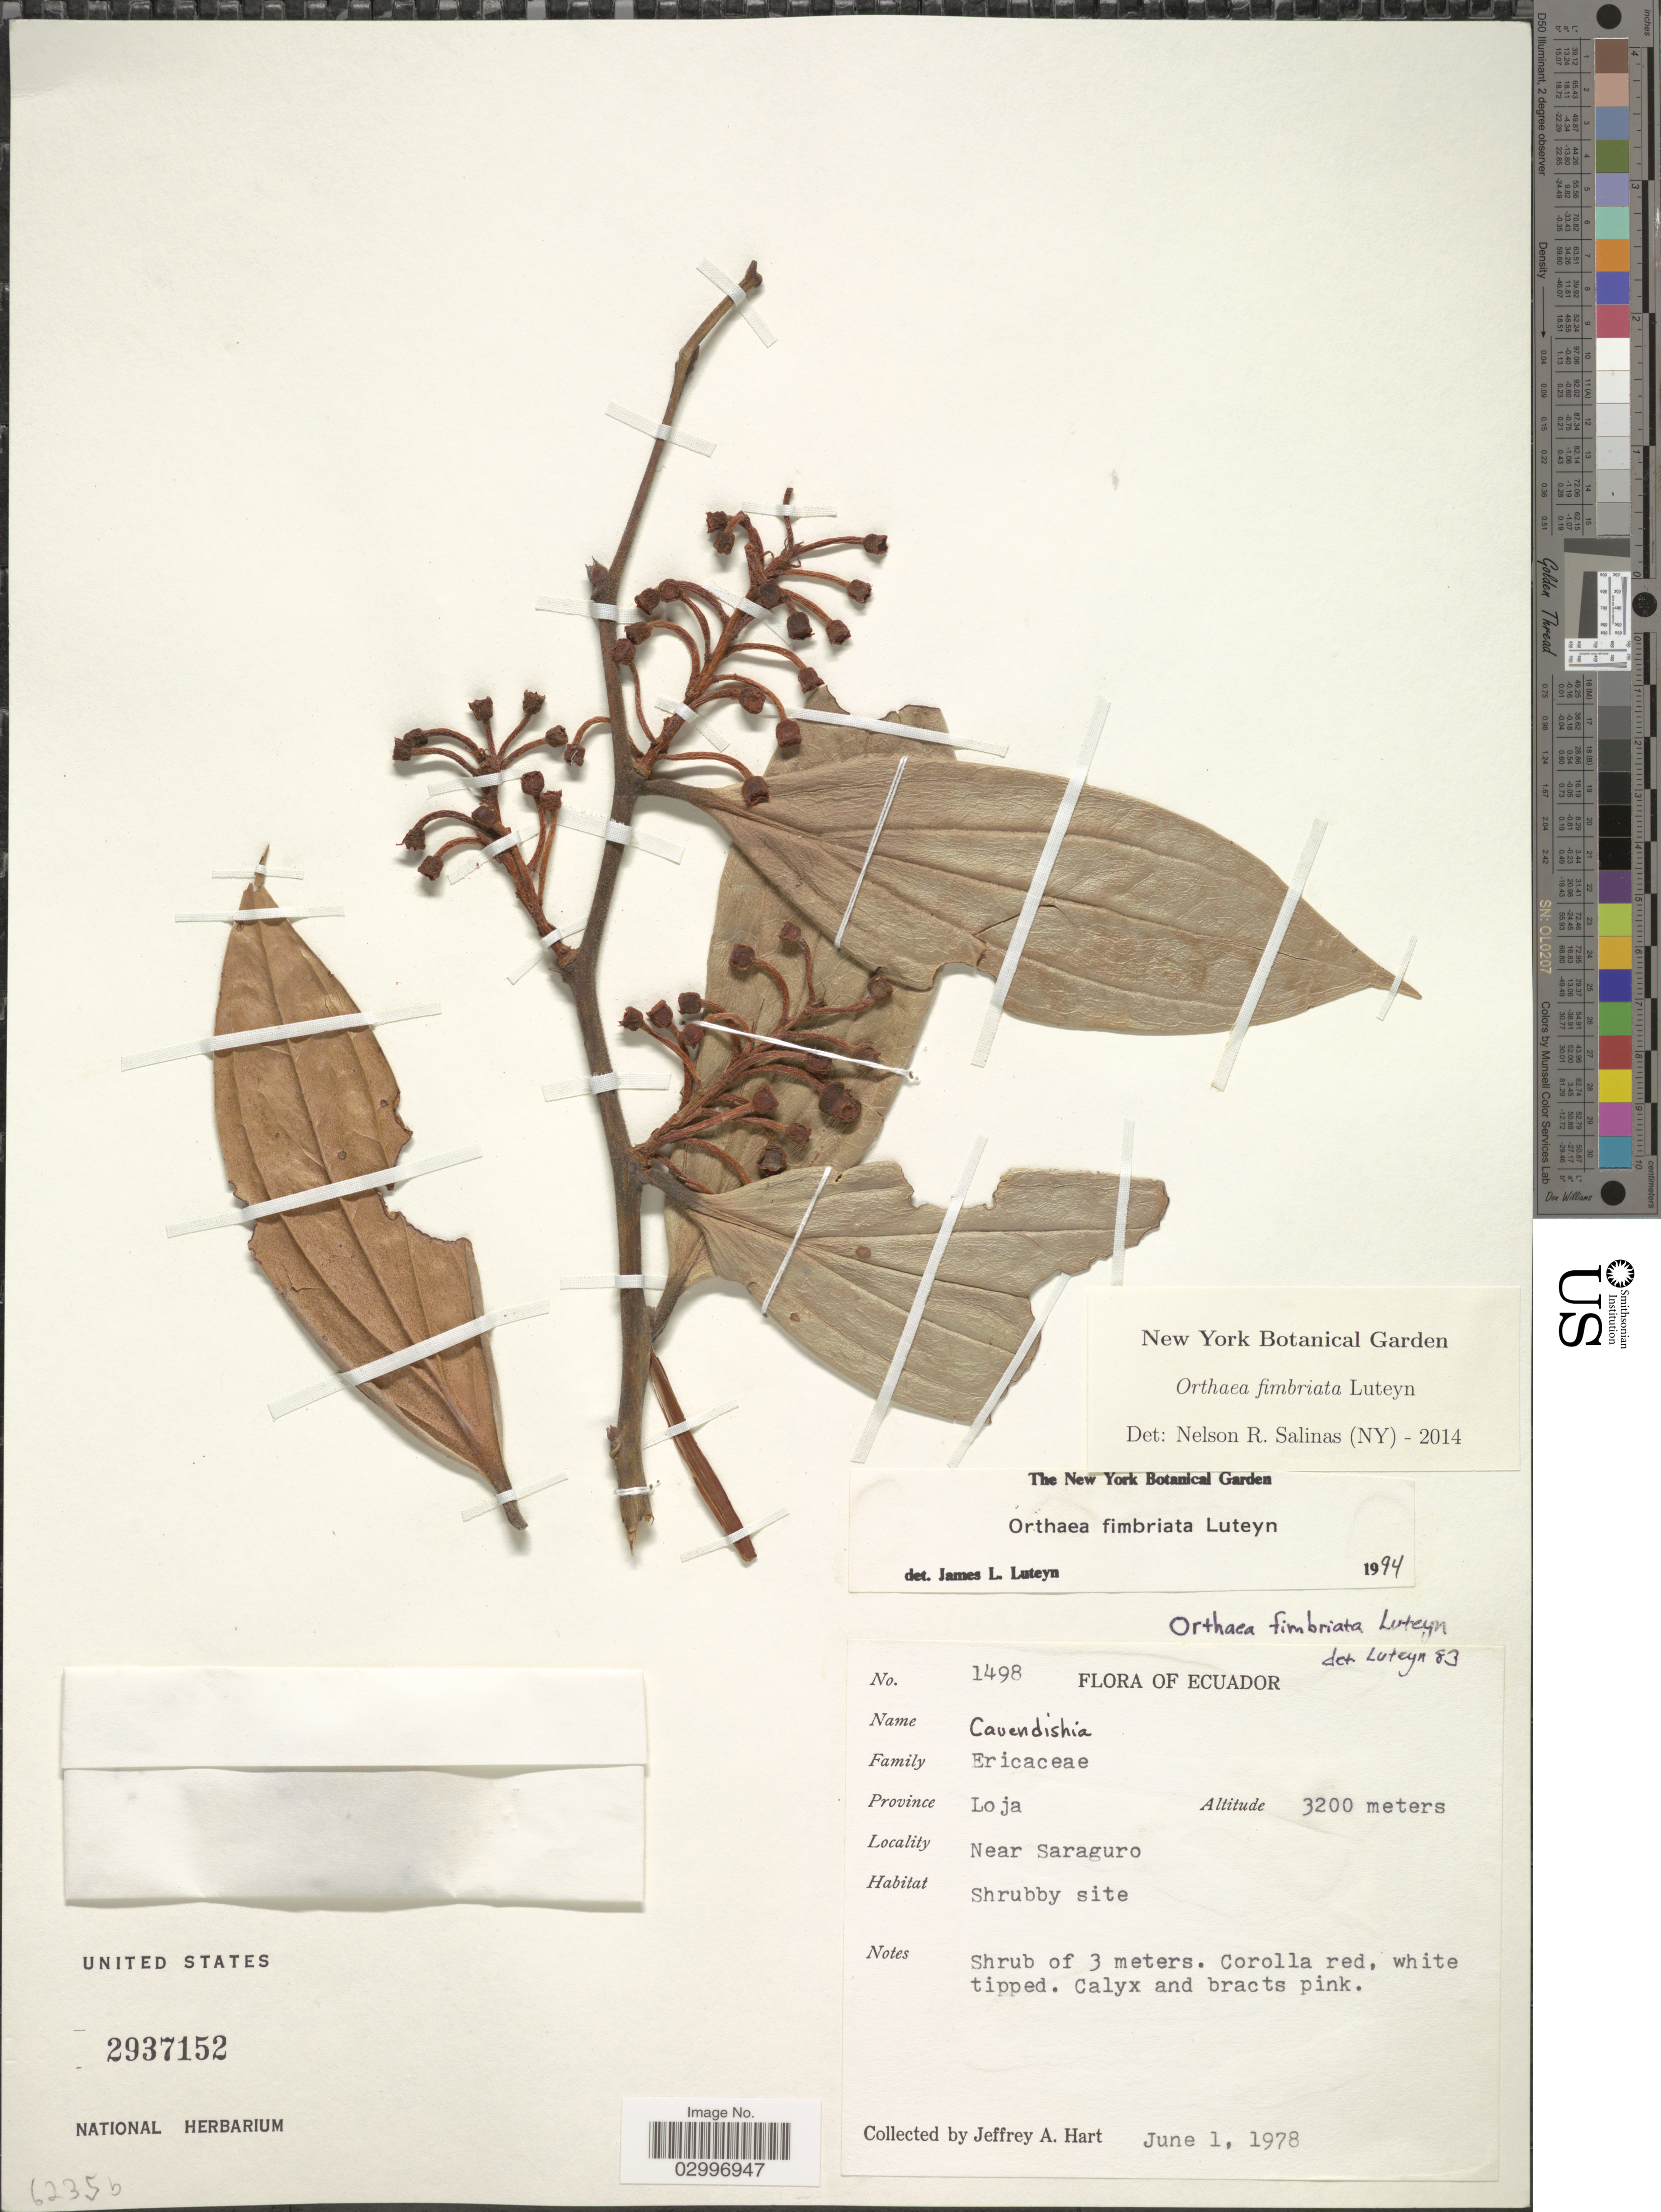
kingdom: Plantae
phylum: Tracheophyta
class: Magnoliopsida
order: Ericales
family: Ericaceae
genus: Orthaea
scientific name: Orthaea fimbriata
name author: Luteyn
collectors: J. A. Hart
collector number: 1498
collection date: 1978-06-01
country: Ecuador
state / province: Loja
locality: Near Saraguro.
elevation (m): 3200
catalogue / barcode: US 2937152